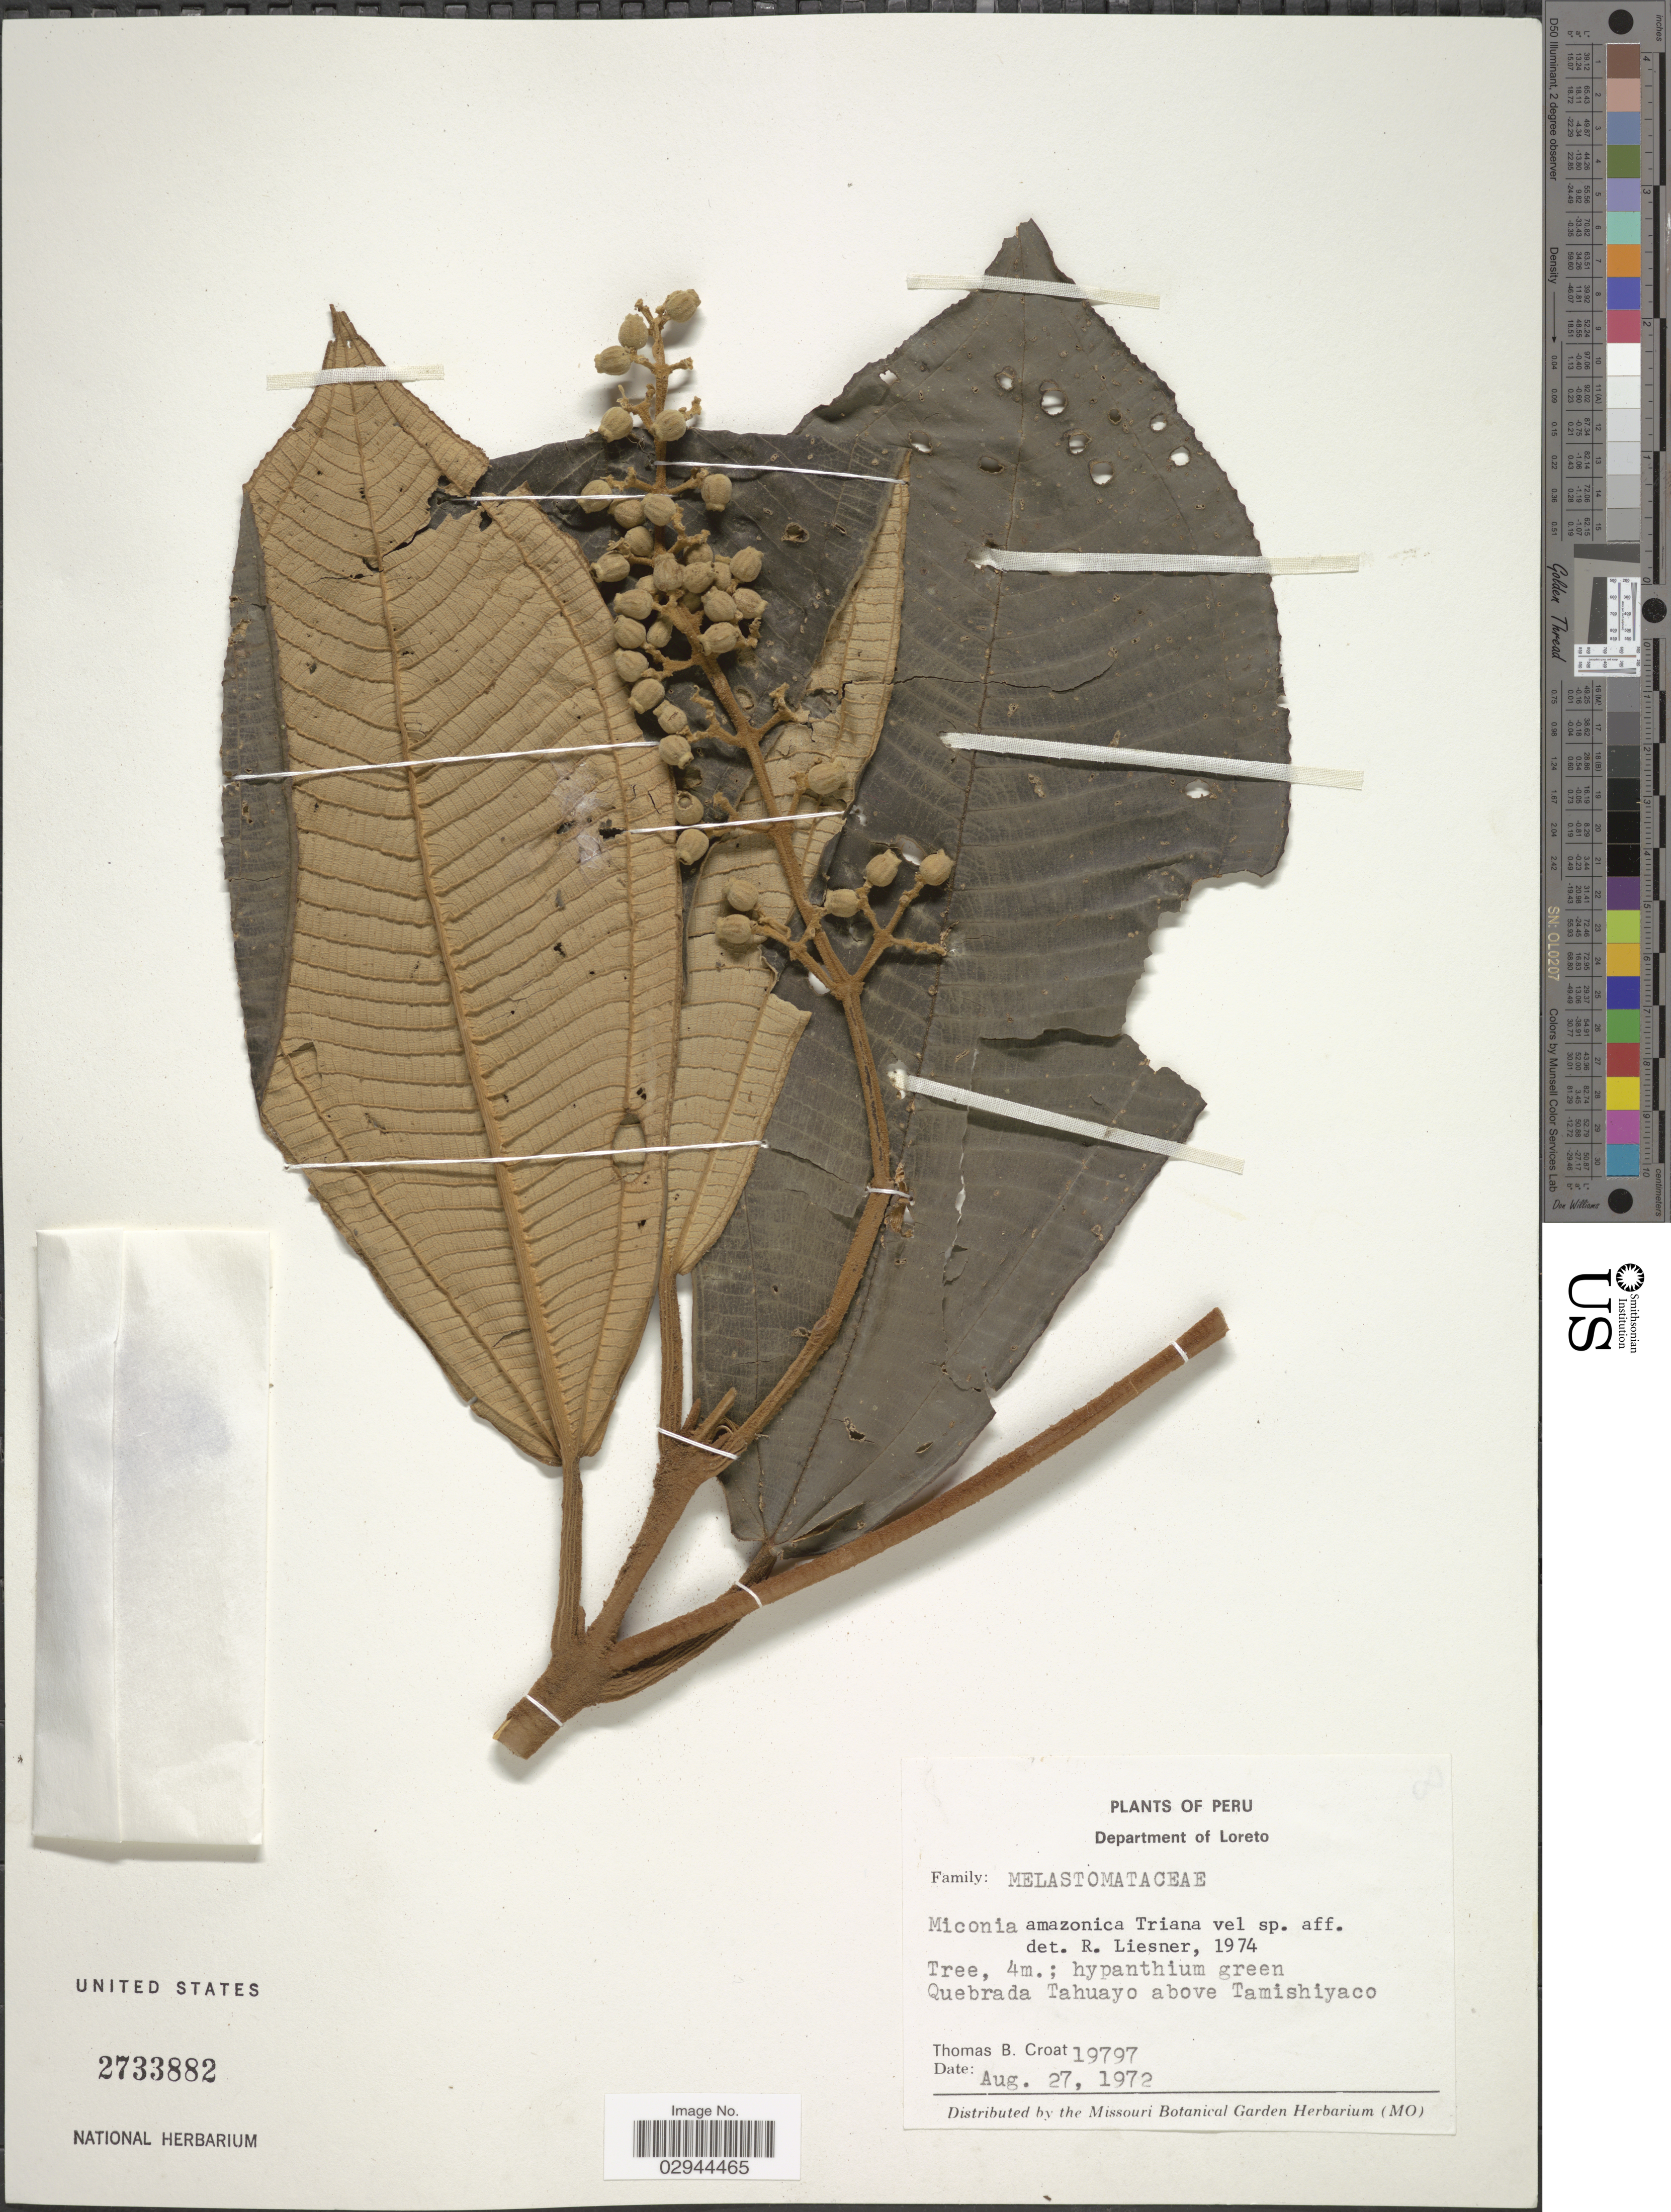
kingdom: Plantae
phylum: Tracheophyta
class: Magnoliopsida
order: Myrtales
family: Melastomataceae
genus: Miconia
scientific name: Miconia traillii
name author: Cogn.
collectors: T. B. Croat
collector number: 19797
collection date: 1972-08-27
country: Peru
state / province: Loreto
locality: Department of Loreto. Quebrada Tahuayo above Tamishiyaco.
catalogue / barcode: US 2733882